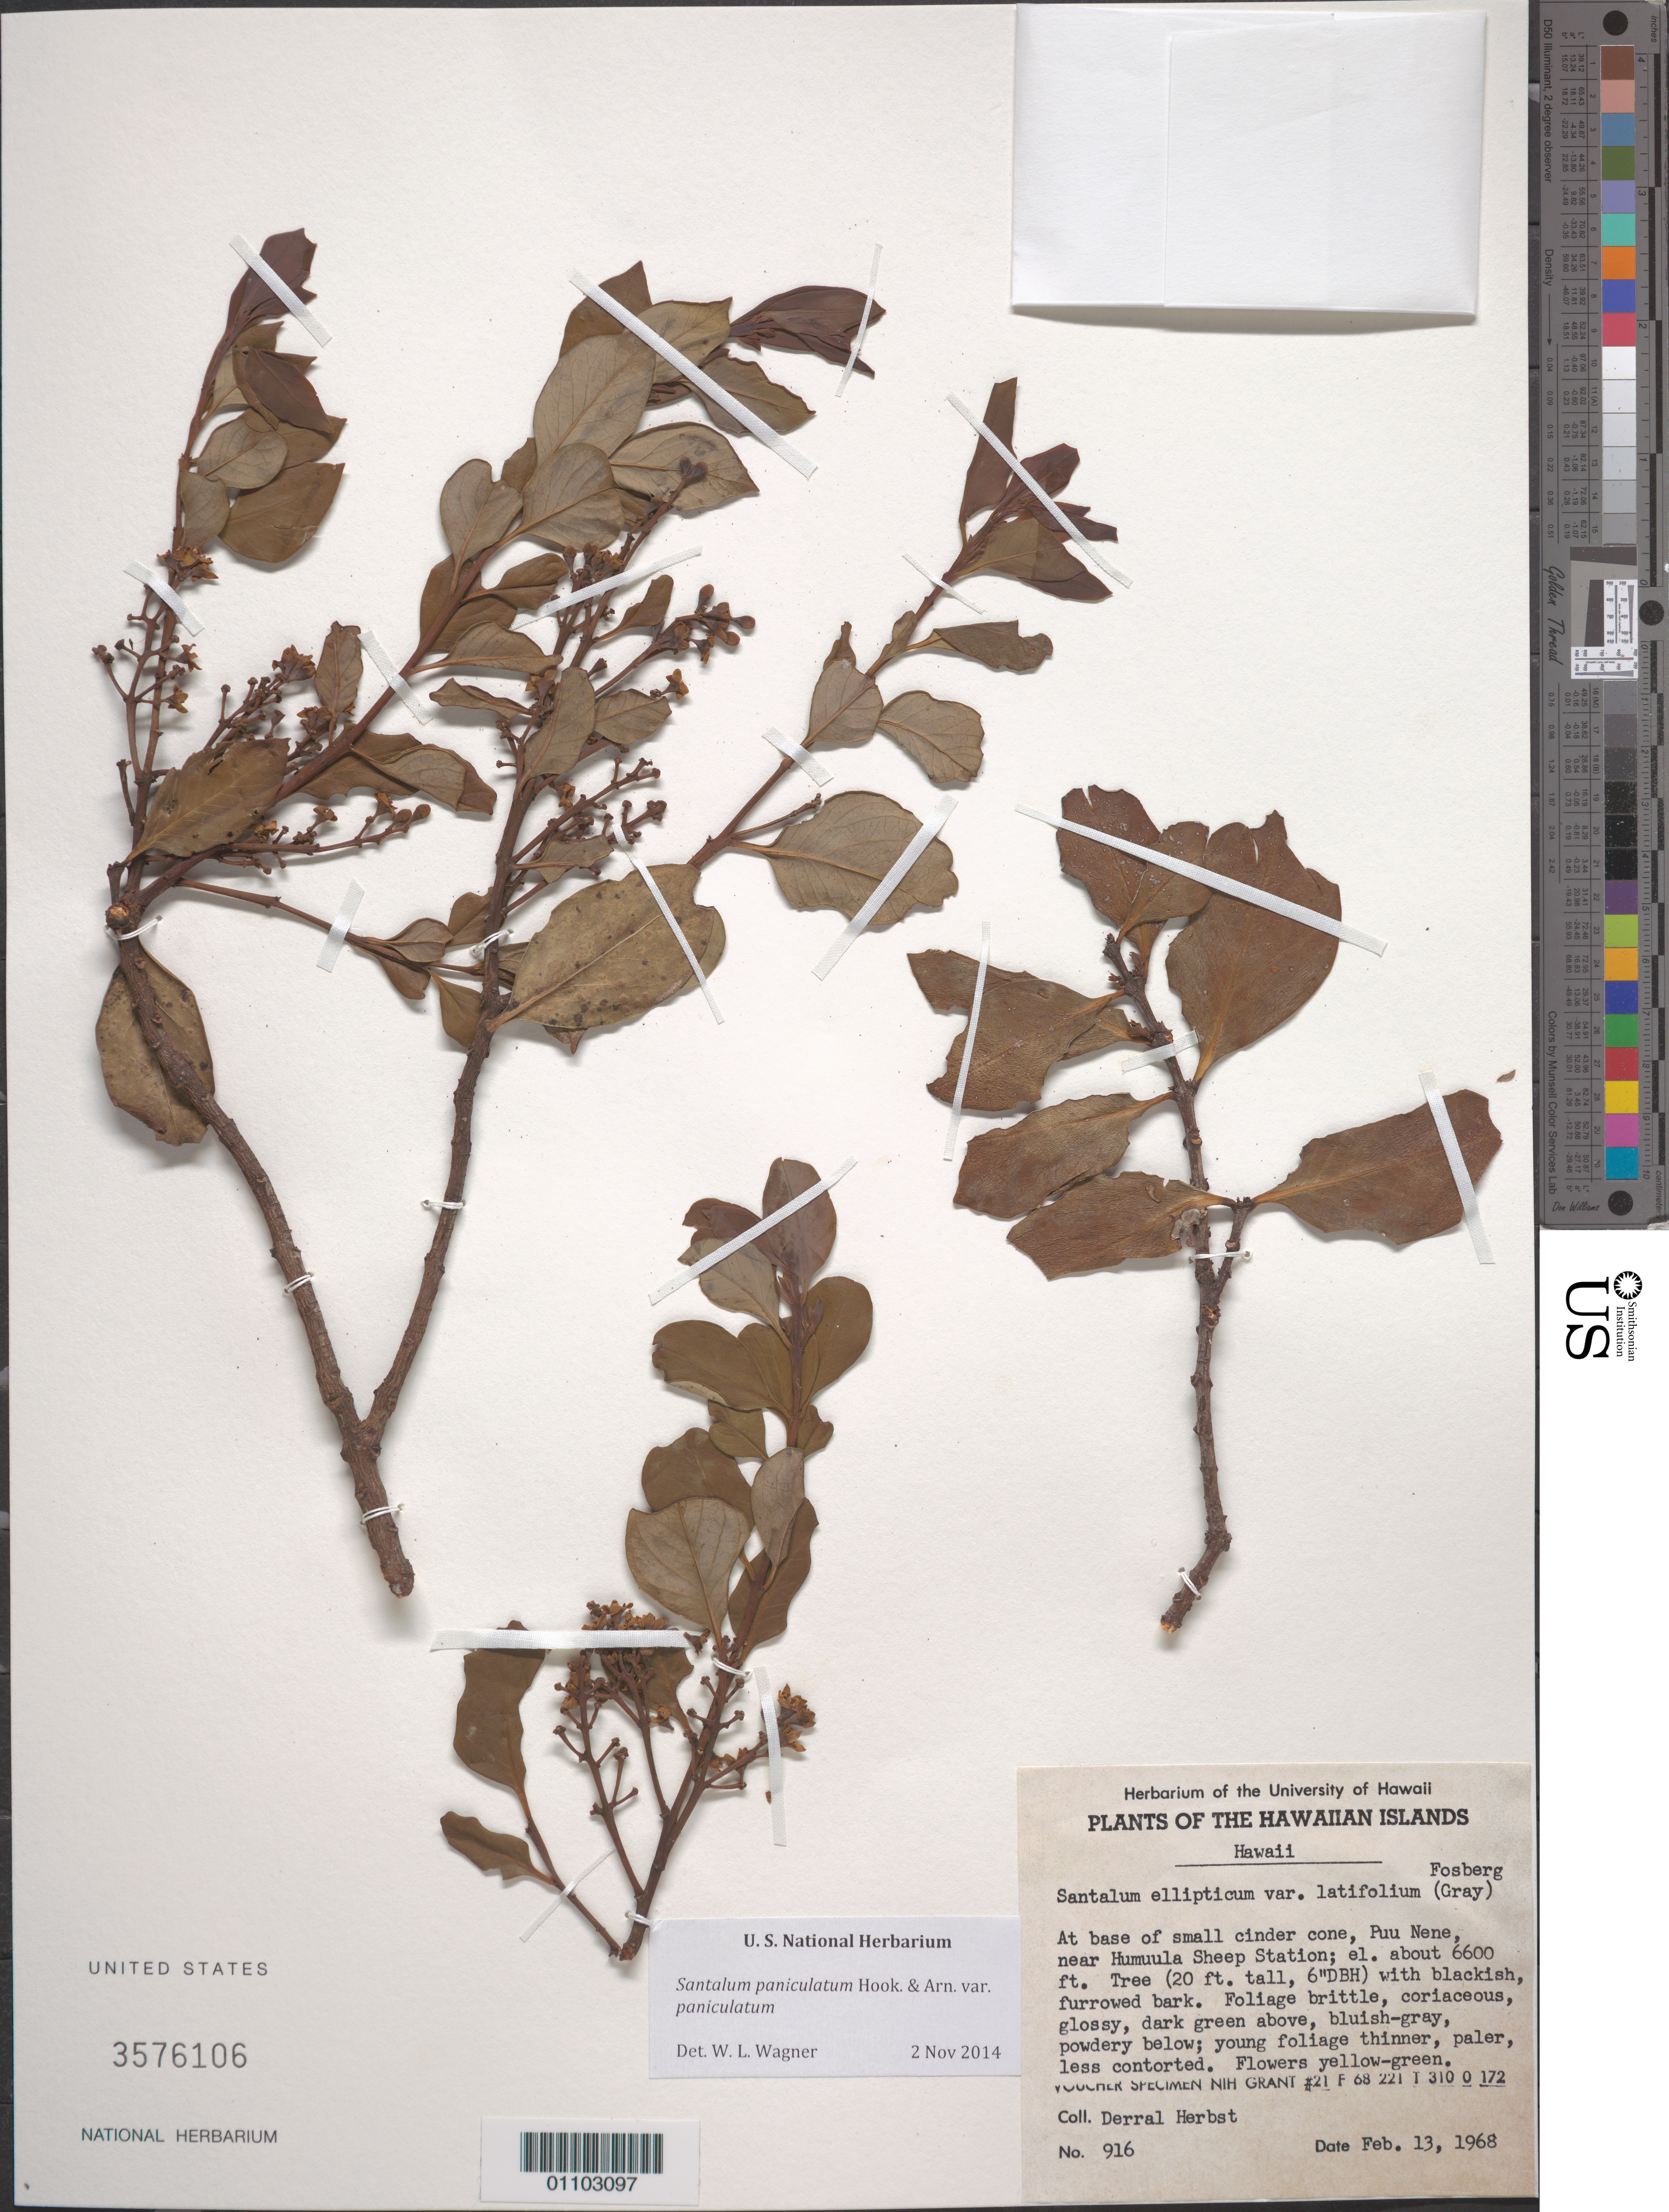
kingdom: Plantae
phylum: Tracheophyta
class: Magnoliopsida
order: Santalales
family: Santalaceae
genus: Santalum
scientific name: Santalum paniculatum var. paniculatum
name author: Hook. & Arn.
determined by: Wagner, W. L., (BOT), Smithsonian Institution - National Museum of Natural History (UNITED STATES)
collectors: D. R. Herbst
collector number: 916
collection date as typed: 13 Feb 1968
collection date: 1968-02-13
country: United States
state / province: Hawaii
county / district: Hawaii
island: Hawaii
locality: Puu Nene, Humuula Sheep Station.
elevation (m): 2012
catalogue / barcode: US 3576106